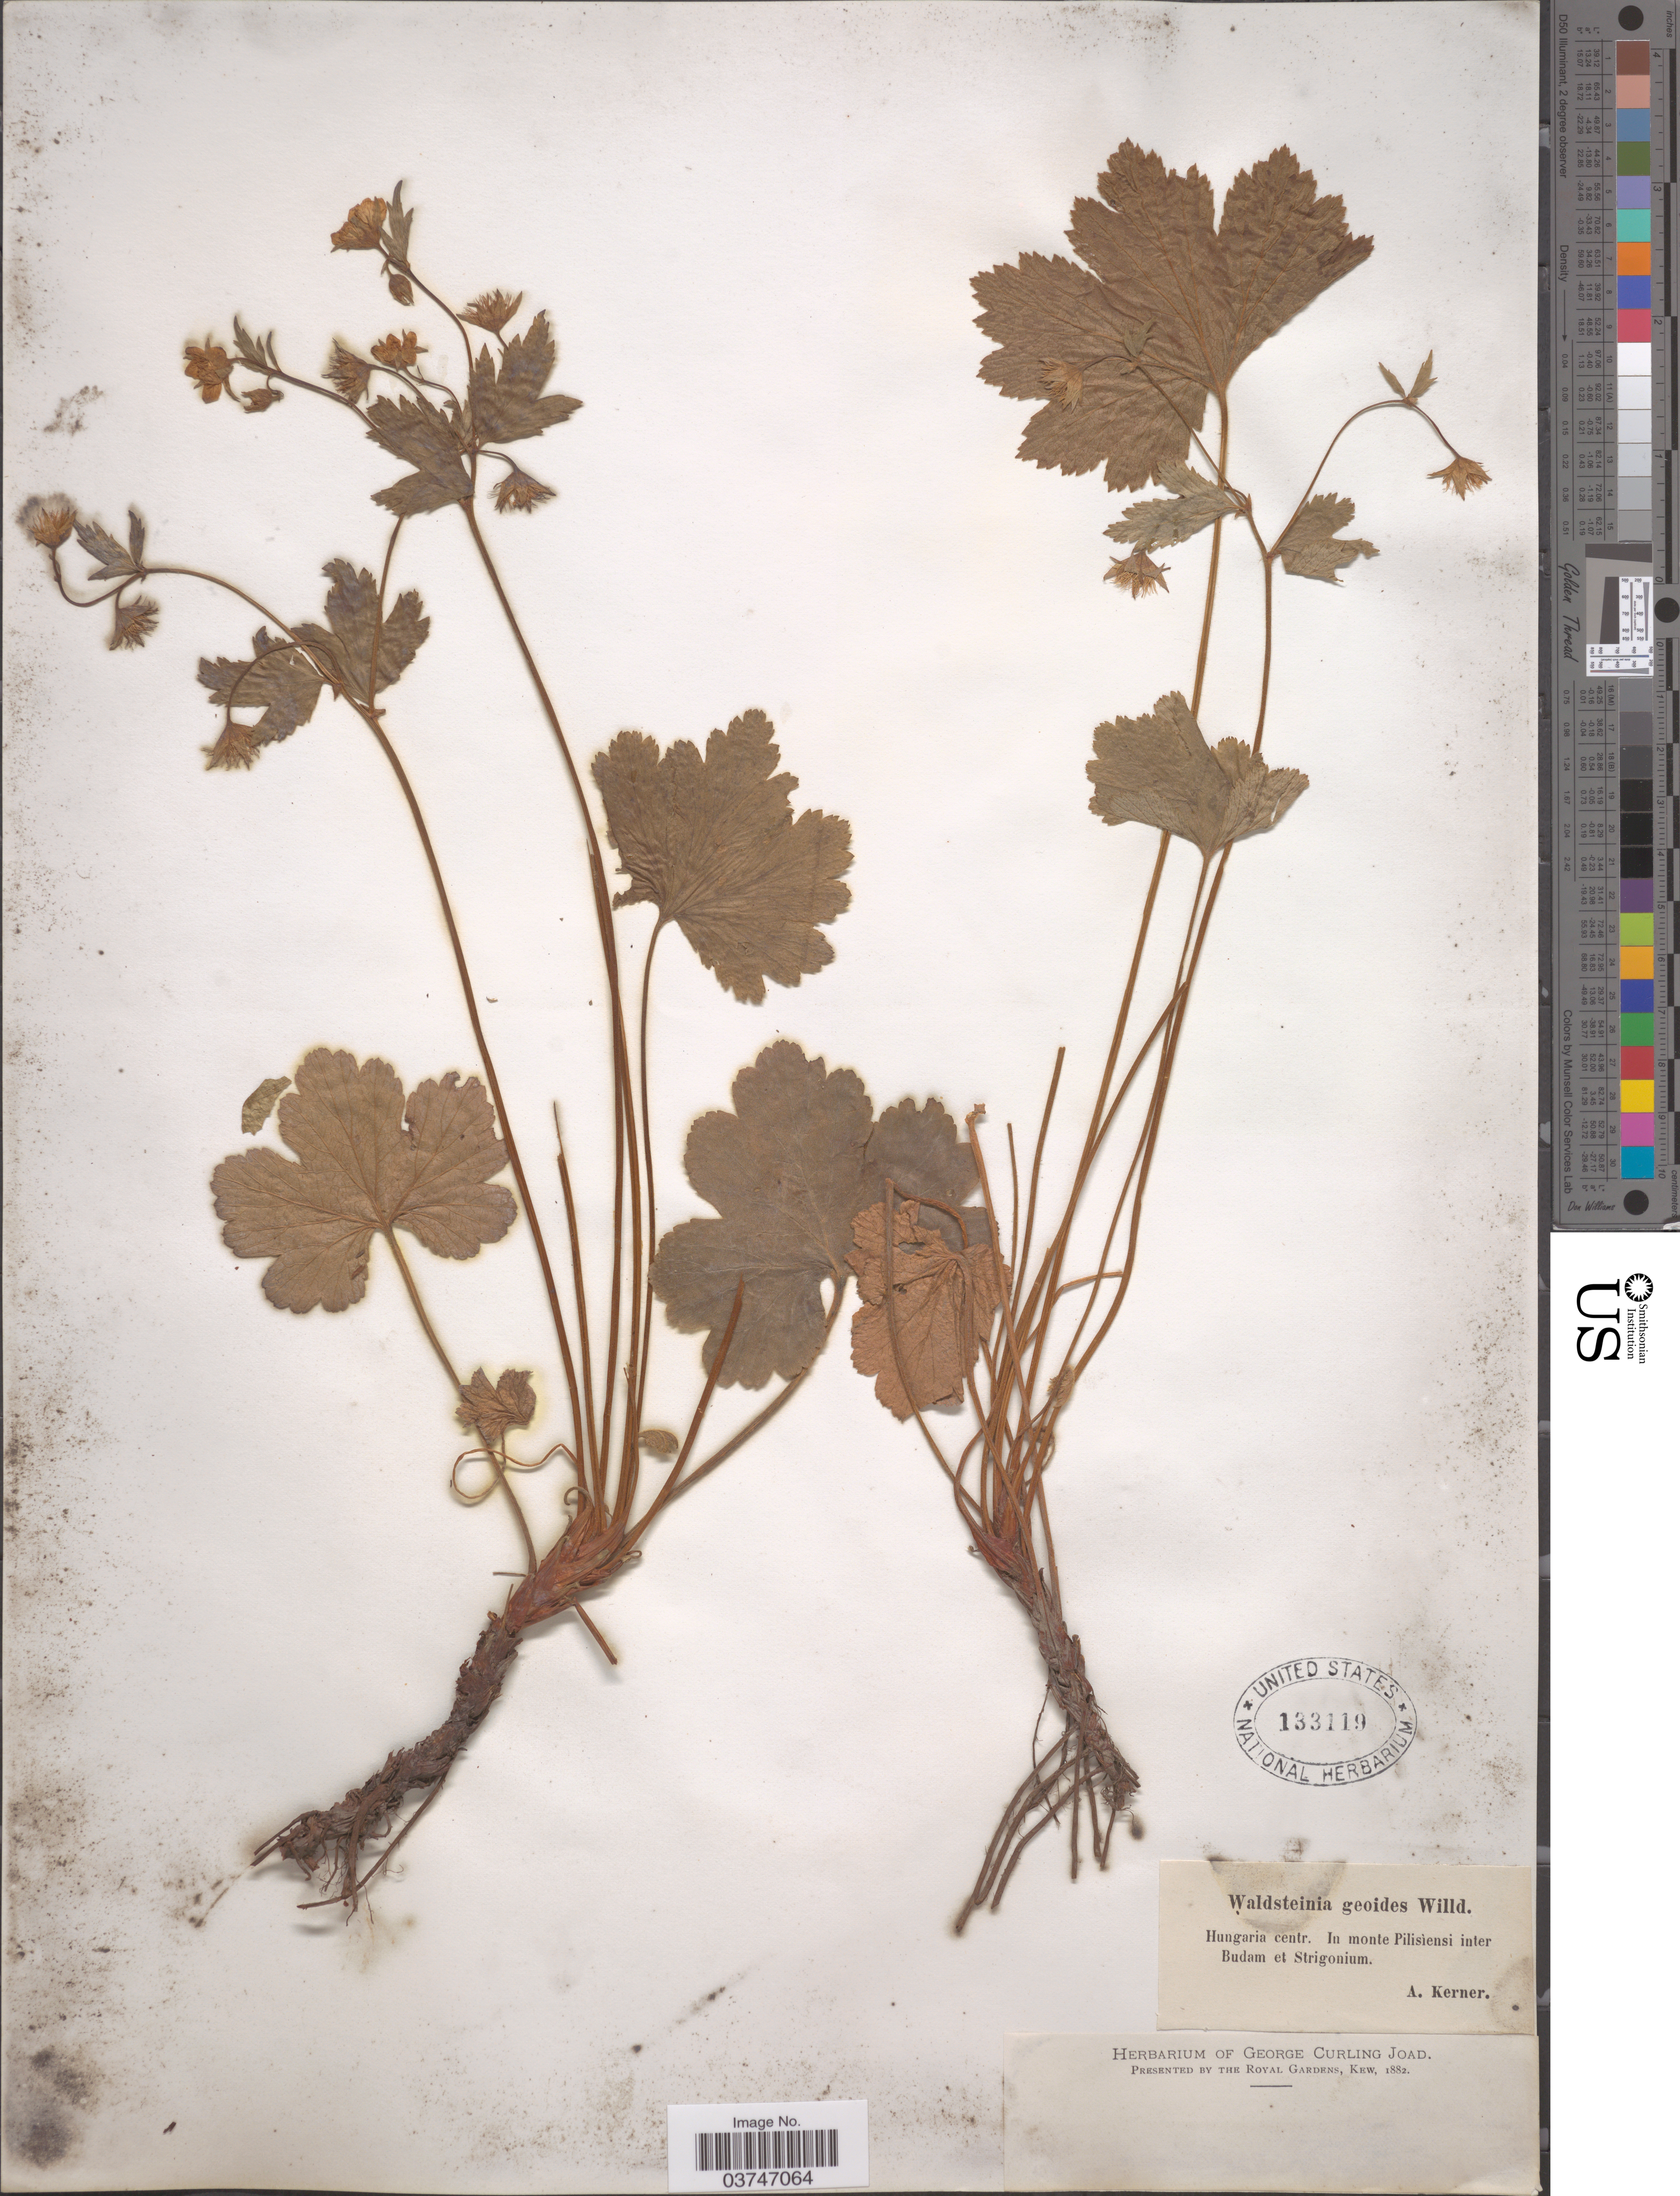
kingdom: Plantae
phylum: Tracheophyta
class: Magnoliopsida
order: Rosales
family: Rosaceae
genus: Waldsteinia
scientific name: Waldsteinia geoides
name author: Willd.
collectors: A. Kerner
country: Hungary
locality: Hungaria centr. In monte Pilisiensi inter Budam et Strigonium.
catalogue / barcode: US 133119